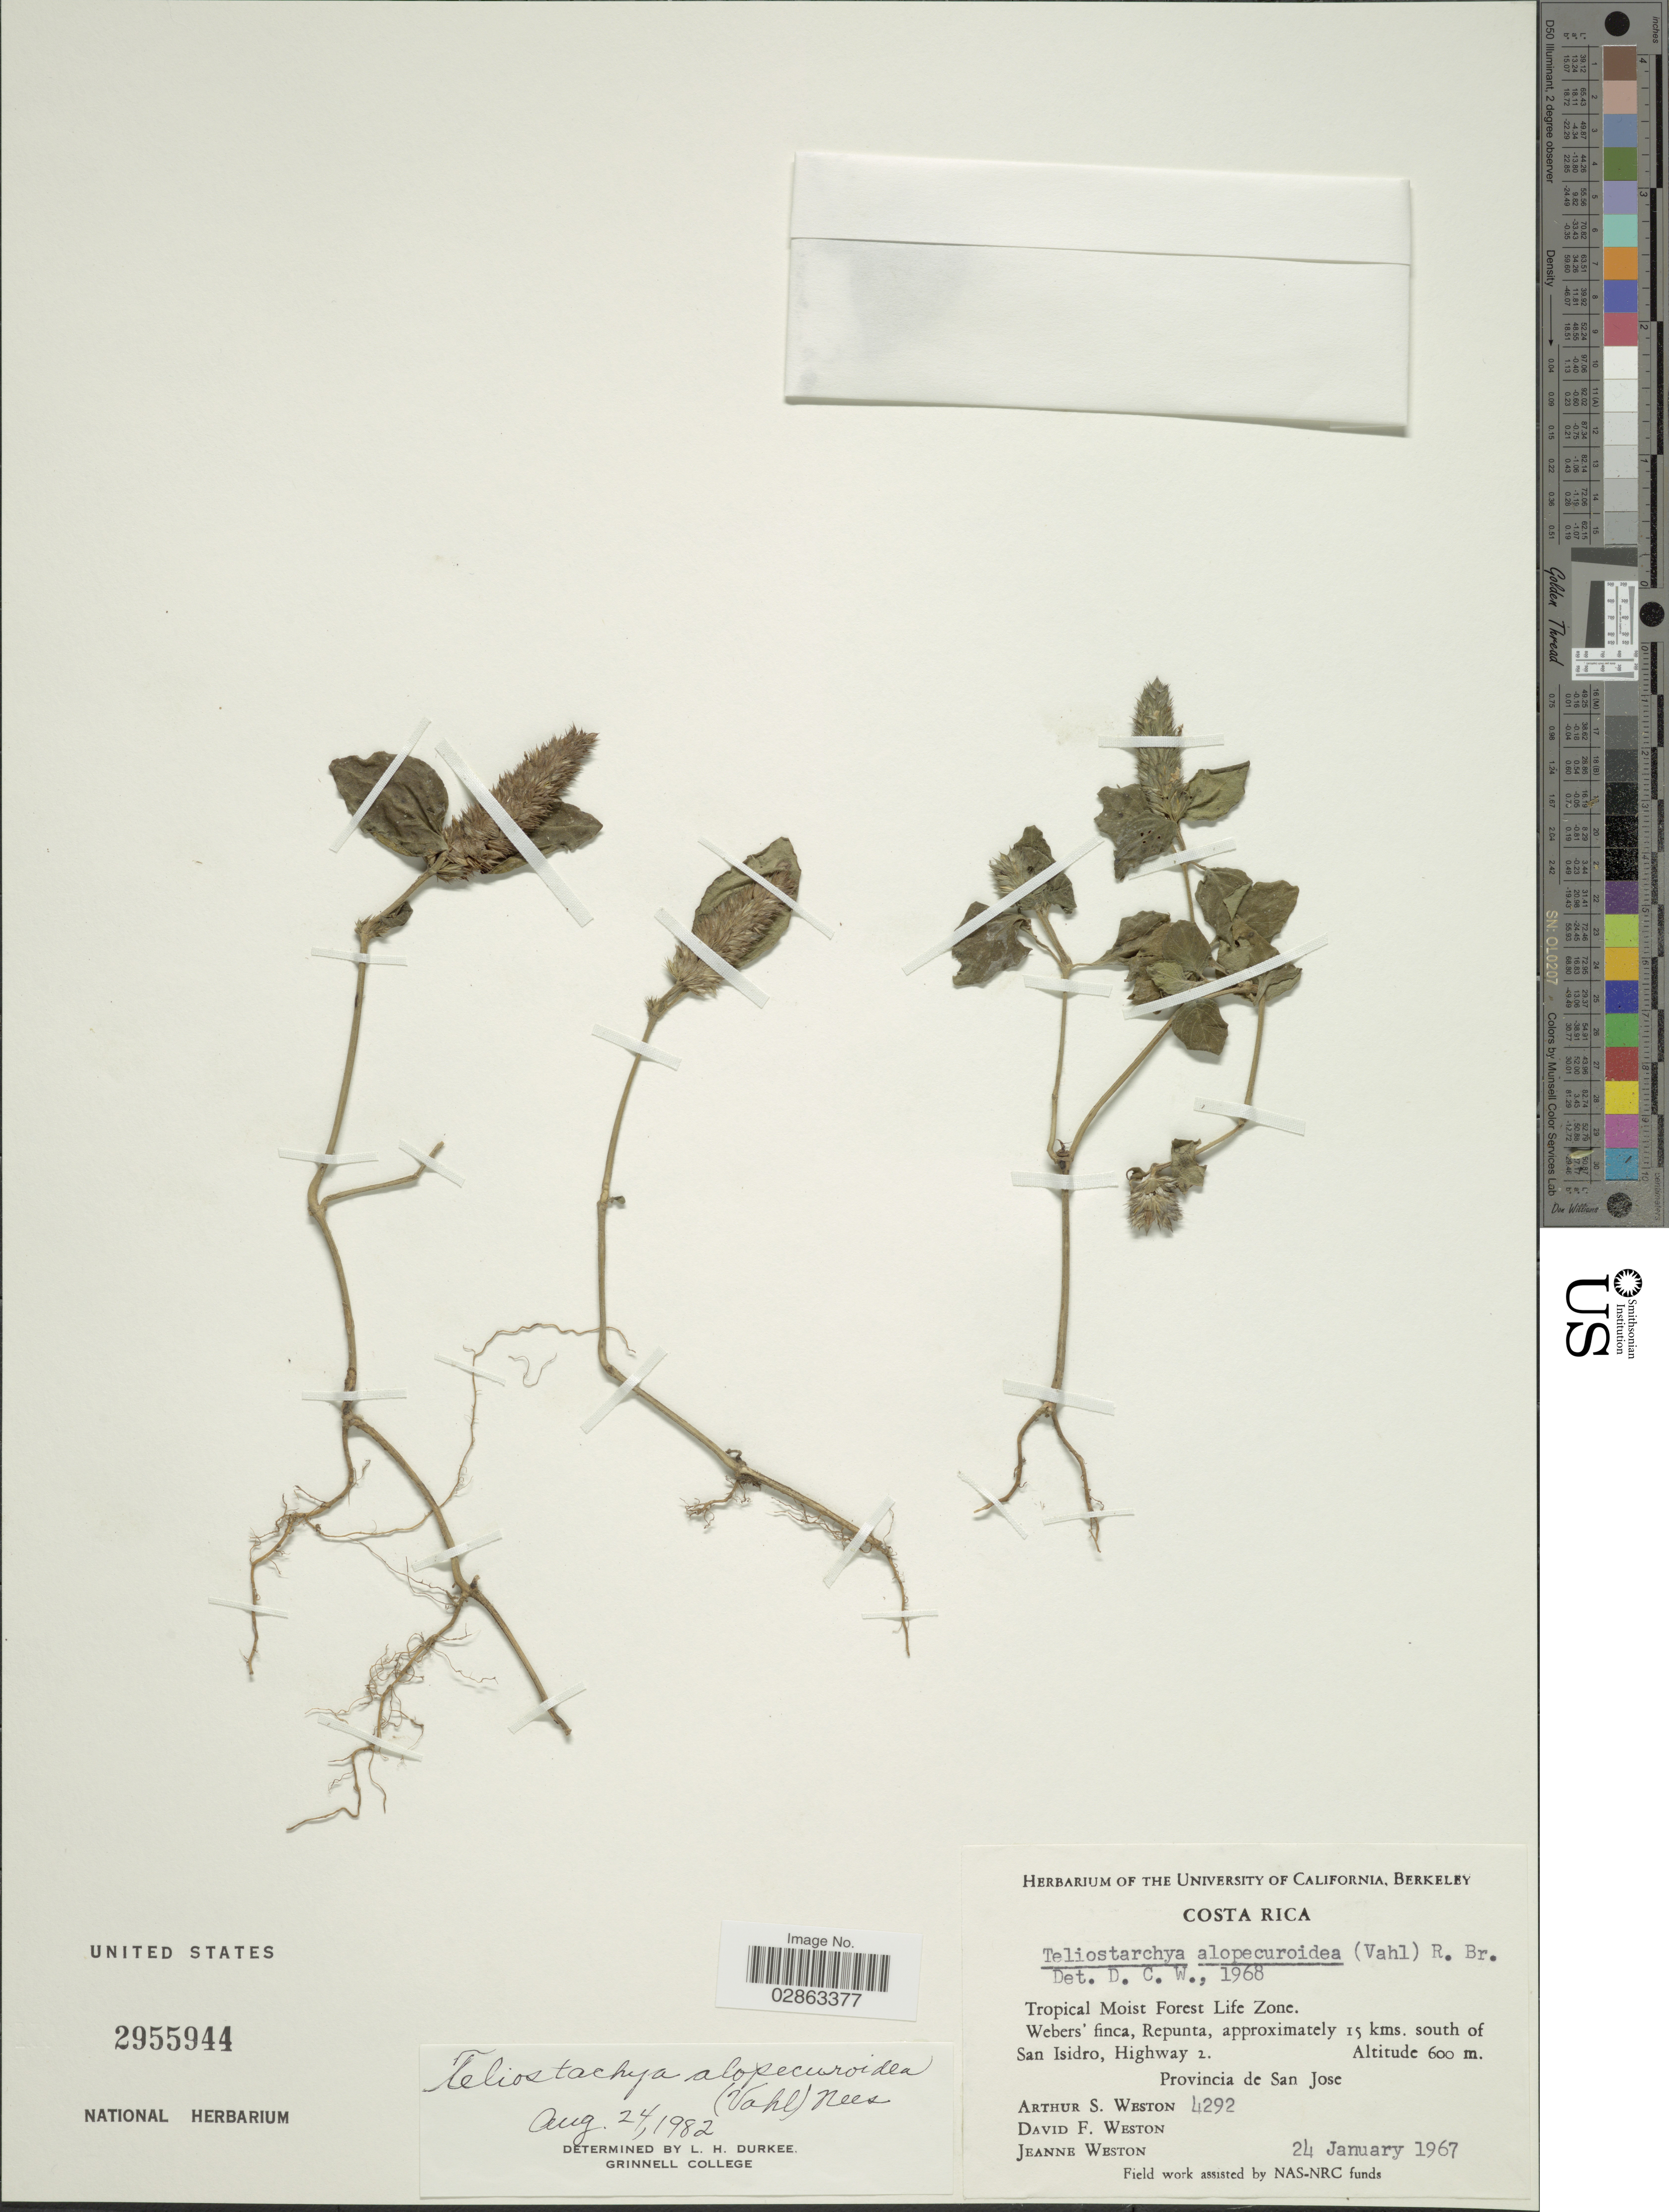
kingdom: Plantae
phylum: Tracheophyta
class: Magnoliopsida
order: Lamiales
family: Acanthaceae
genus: Teliostachya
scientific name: Teliostachya alopecuroidea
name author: (Vahl) Nees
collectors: A. Weston, J. Weston & J. Weston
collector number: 4292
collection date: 1967-01-24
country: Costa Rica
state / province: San José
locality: Webers' finca, Repunta, approximately 15 kms. south of San Isidro, Highway 2. Provincia de San Jose.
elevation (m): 600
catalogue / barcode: US 2955944